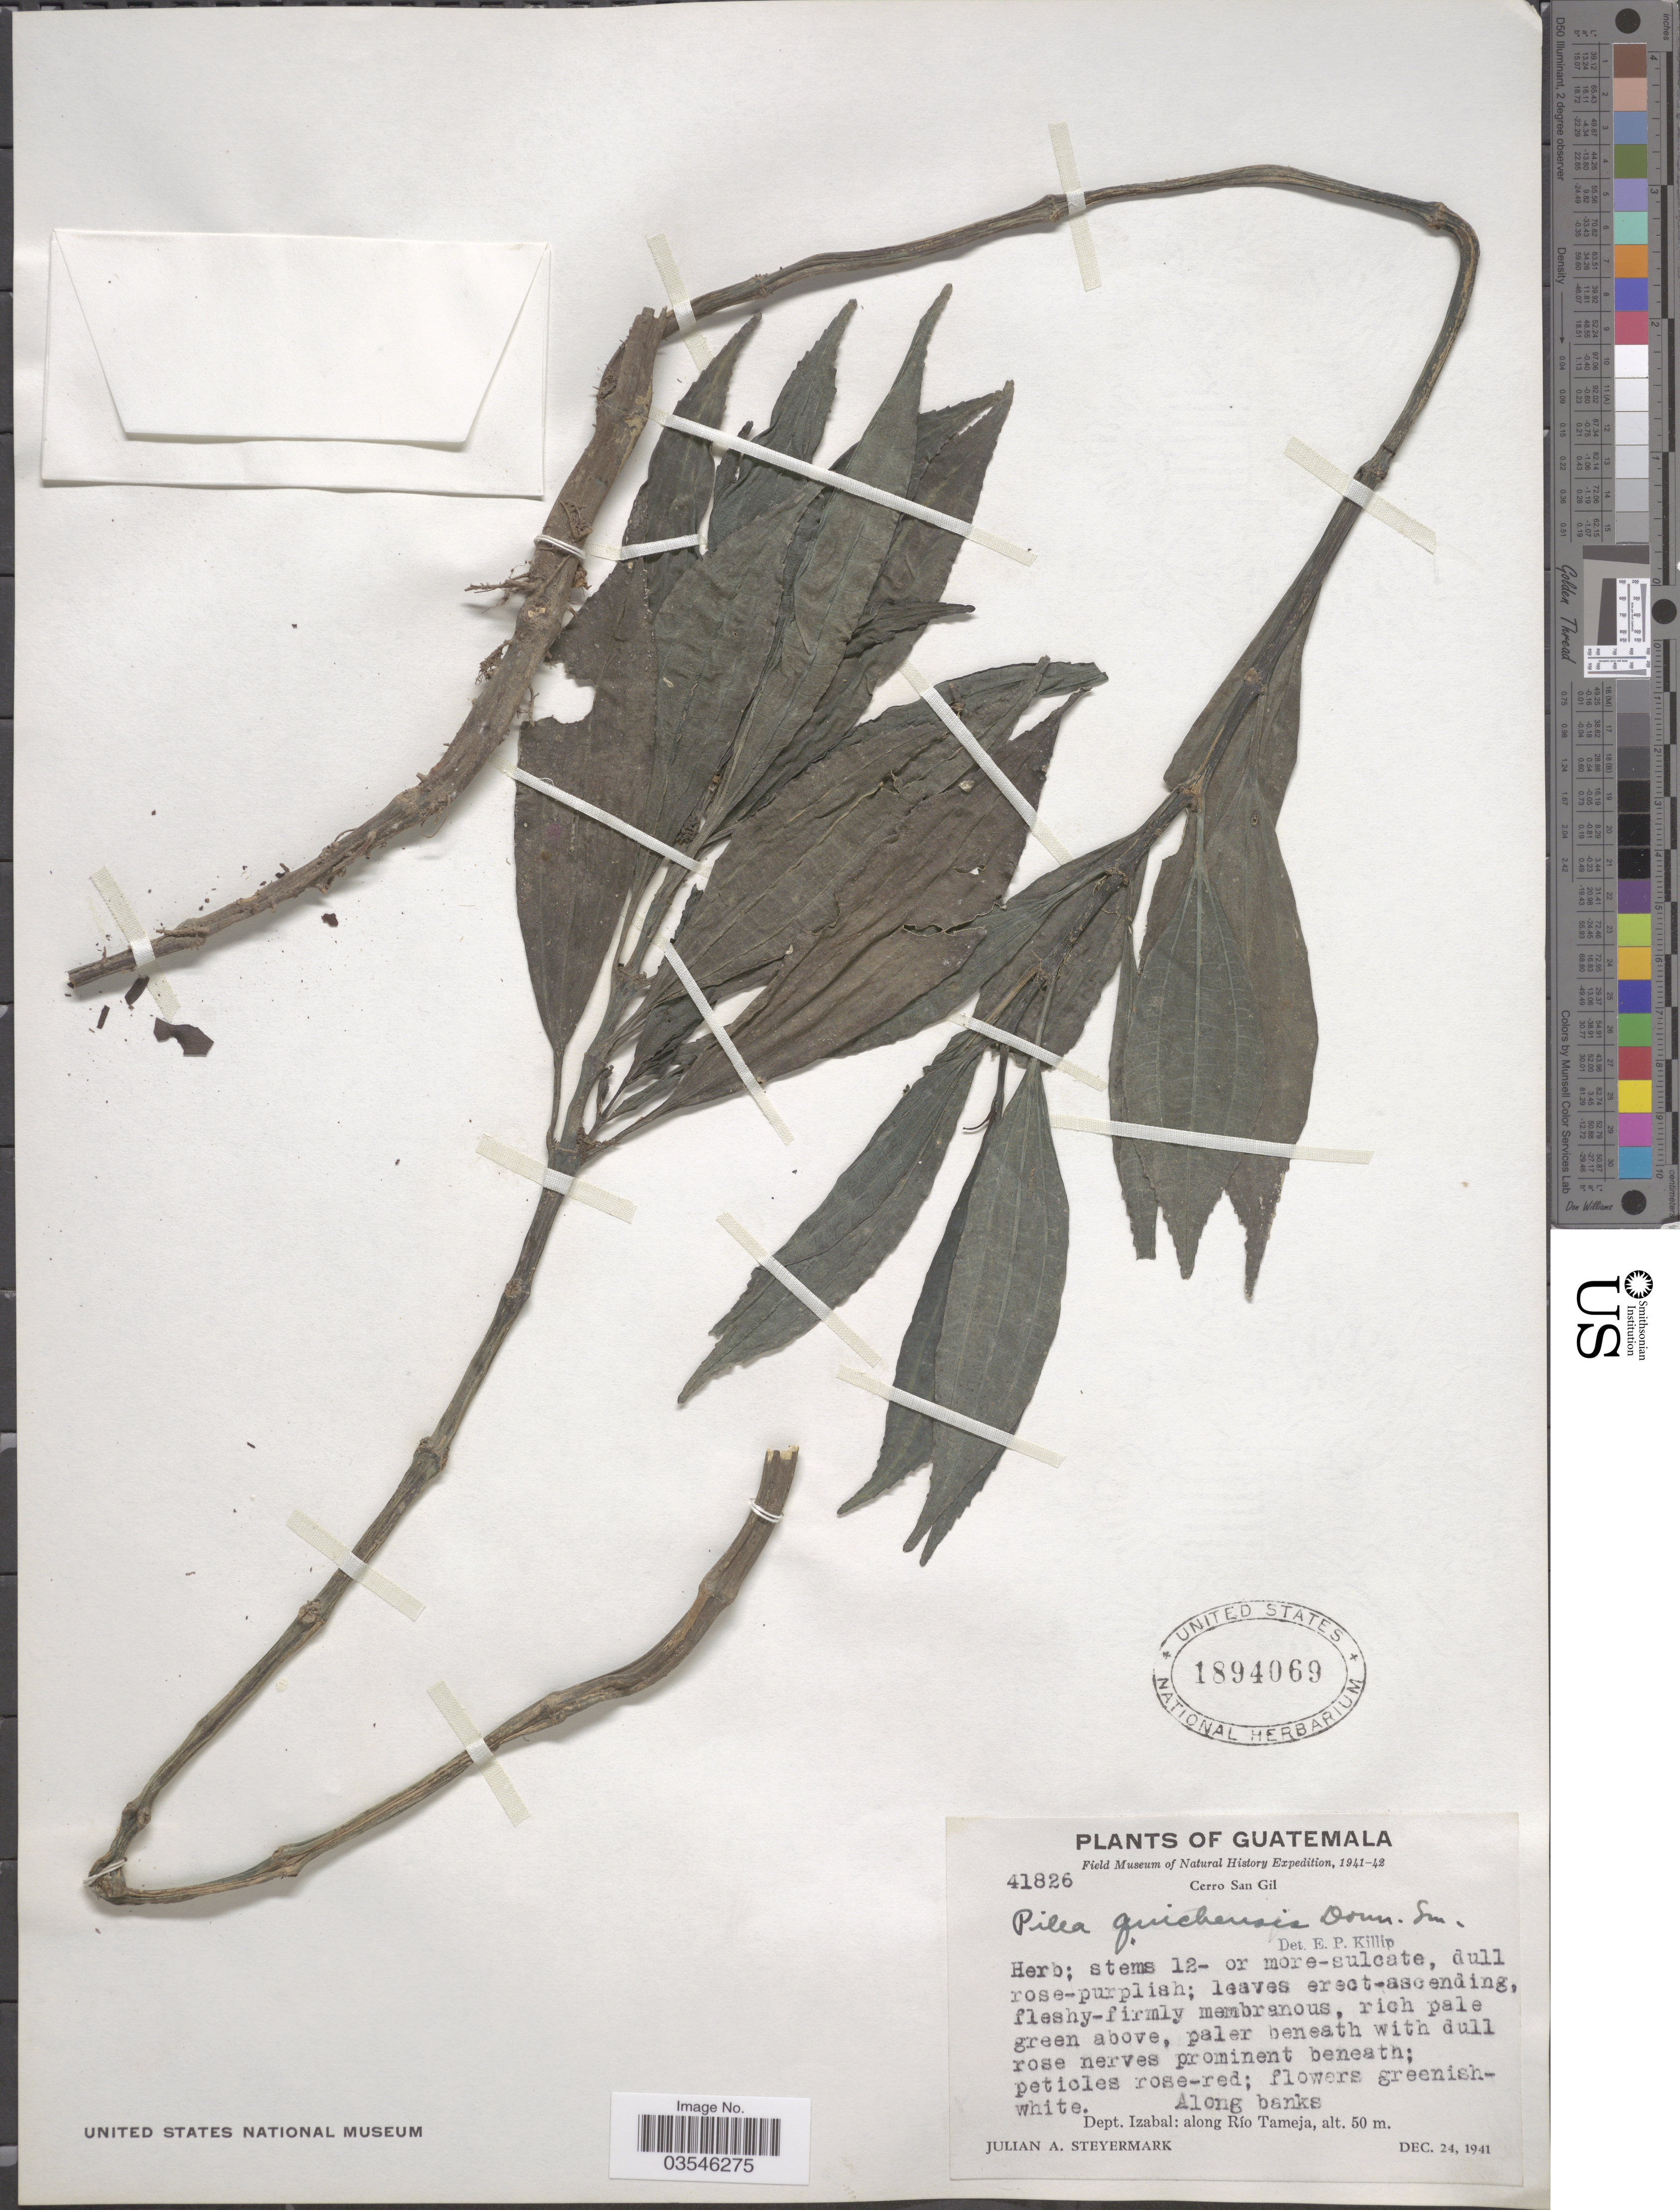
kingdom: Plantae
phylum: Tracheophyta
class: Magnoliopsida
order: Rosales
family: Urticaceae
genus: Pilea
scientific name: Pilea quichensis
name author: Donn. Sm.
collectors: J. Steyermark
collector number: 41826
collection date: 1941-12-24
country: Guatemala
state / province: Izabal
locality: Cerro San Gil. Along banks. Dept. Izabal: along Río Tameja.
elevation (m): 50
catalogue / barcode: US 1894069